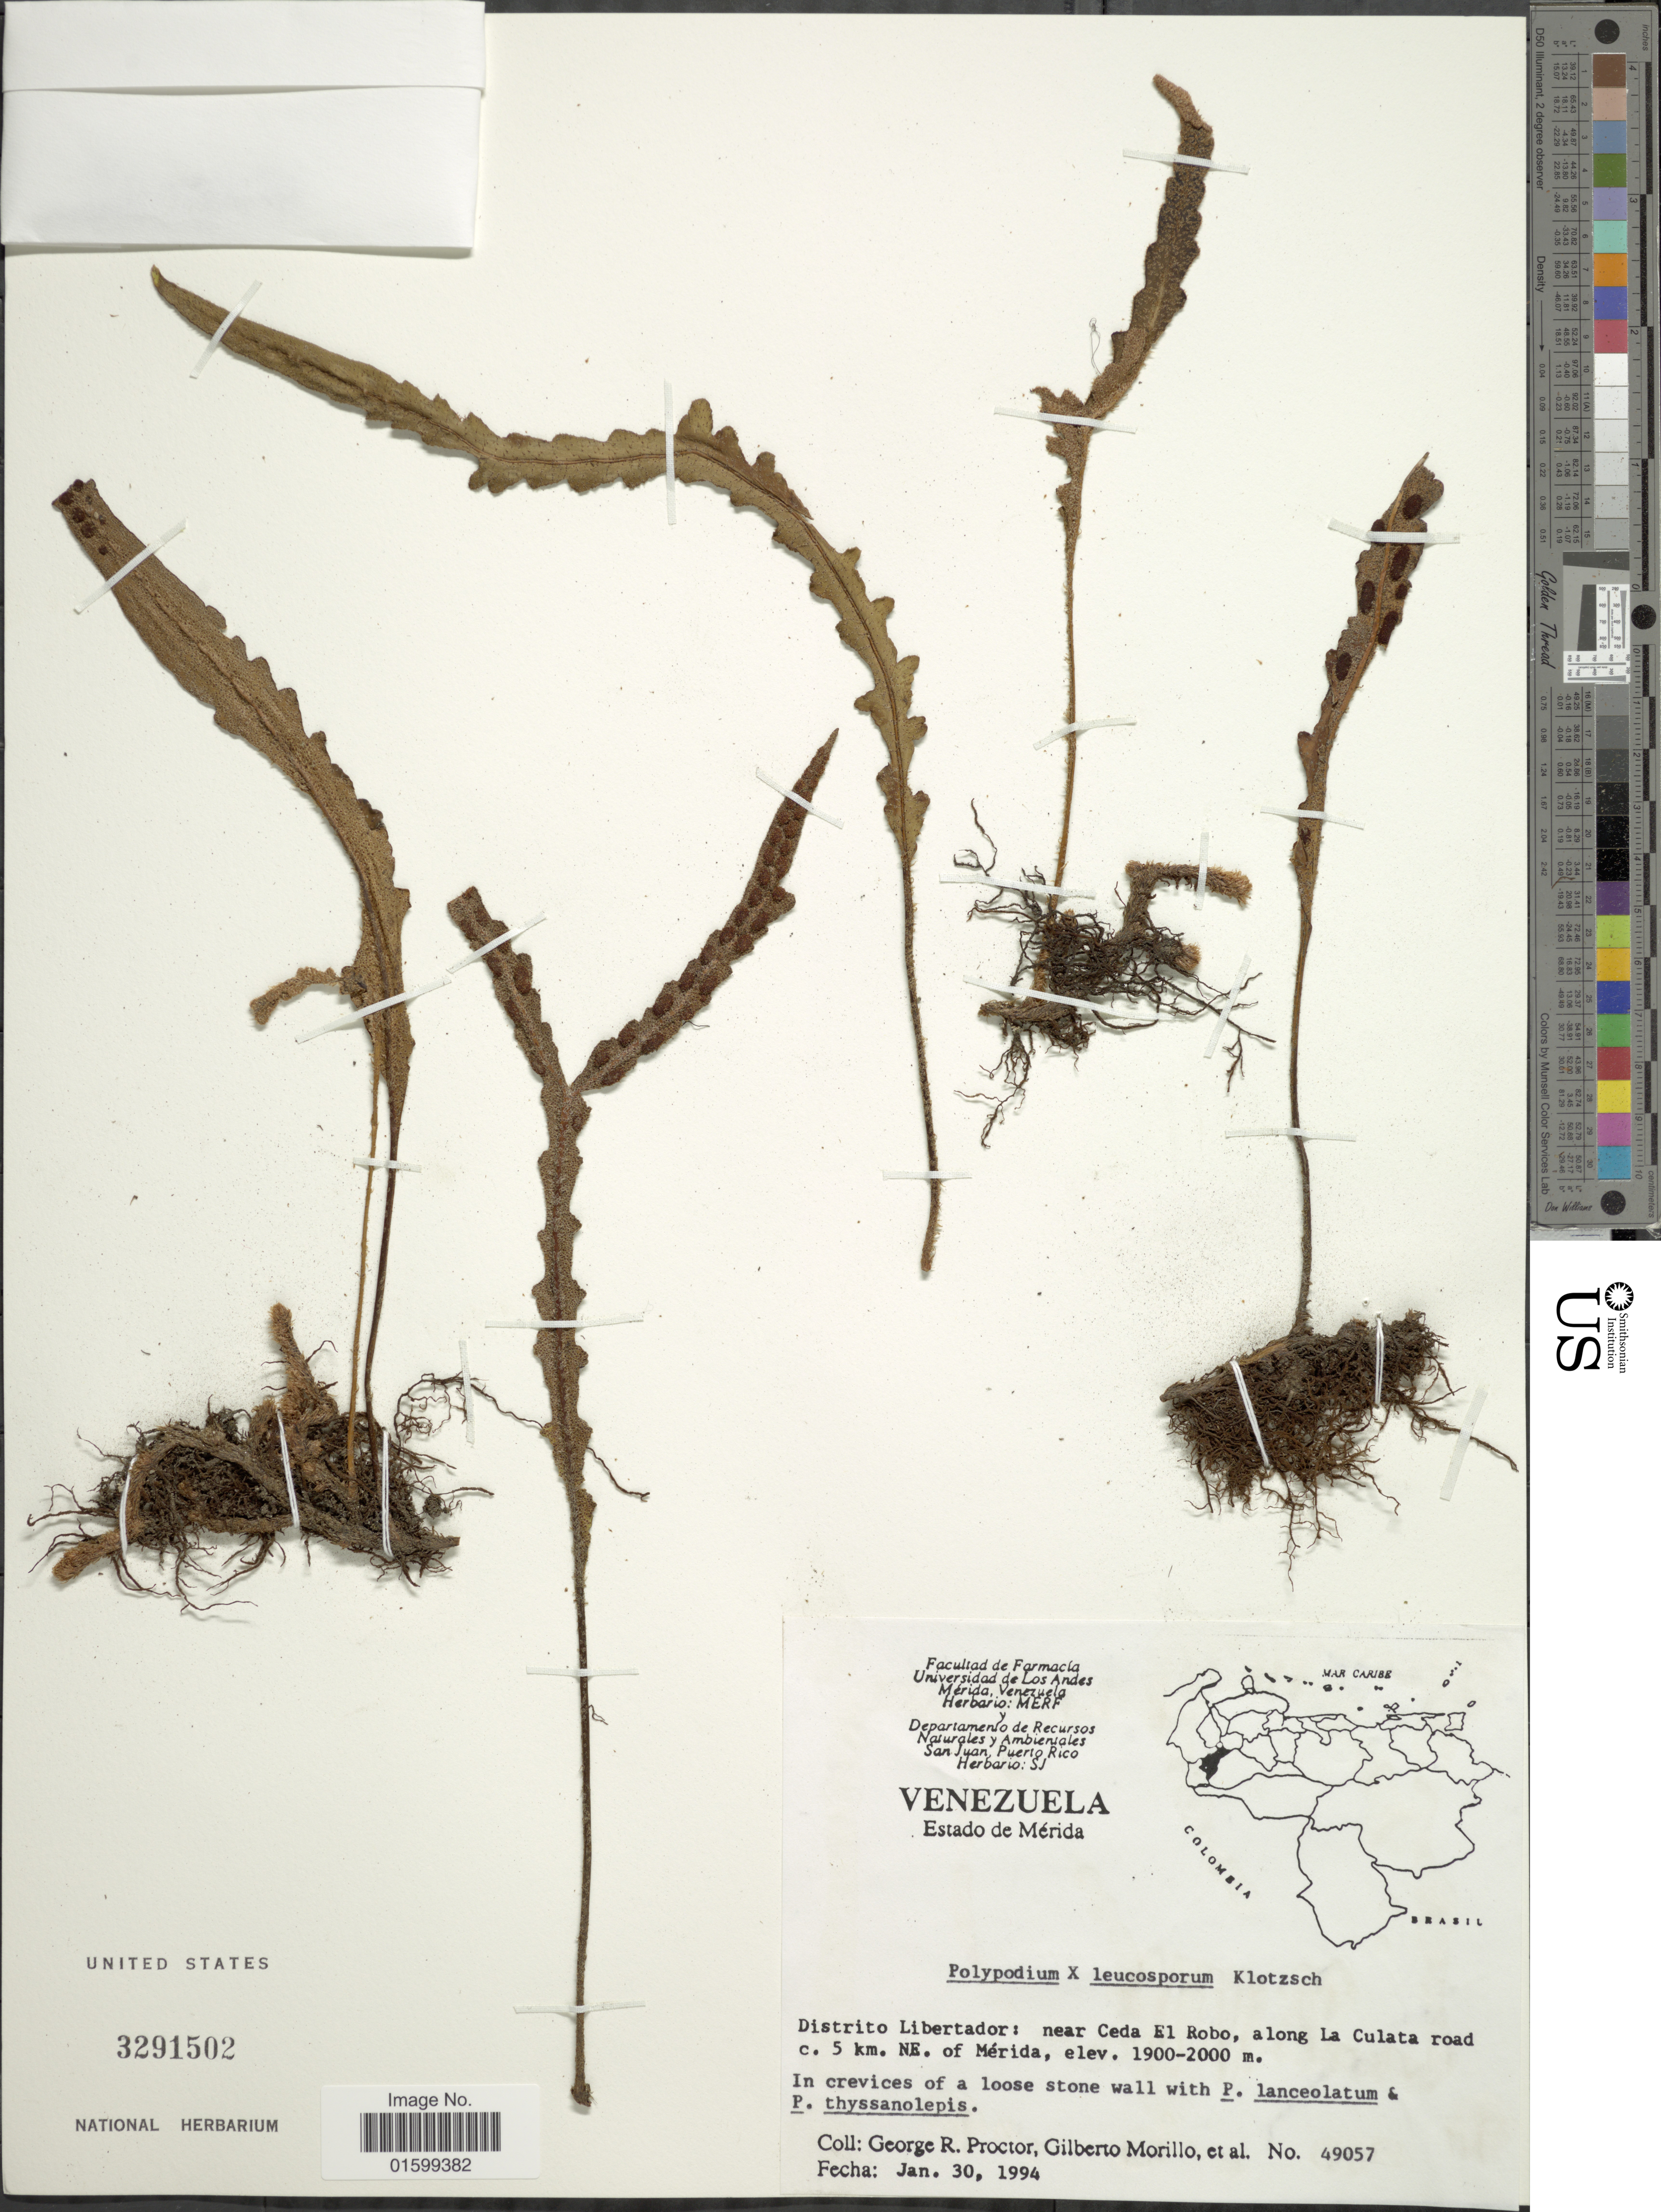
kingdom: Plantae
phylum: Tracheophyta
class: Polypodiopsida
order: Polypodiales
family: Polypodiaceae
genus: Pleopeltis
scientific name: Pleopeltis x leucospora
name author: (Klotzsch) L.B. Moore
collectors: G. R. Proctor, G. N. Morillo & et al.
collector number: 49057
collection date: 1994-01-30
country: Venezuela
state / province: Mérida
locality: Distrito Libertador: near Ceda El Robo, along La Culata road c. 5 km. NE. of Mérida, in crevices of a loose stone wall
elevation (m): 1900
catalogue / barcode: US 3291502